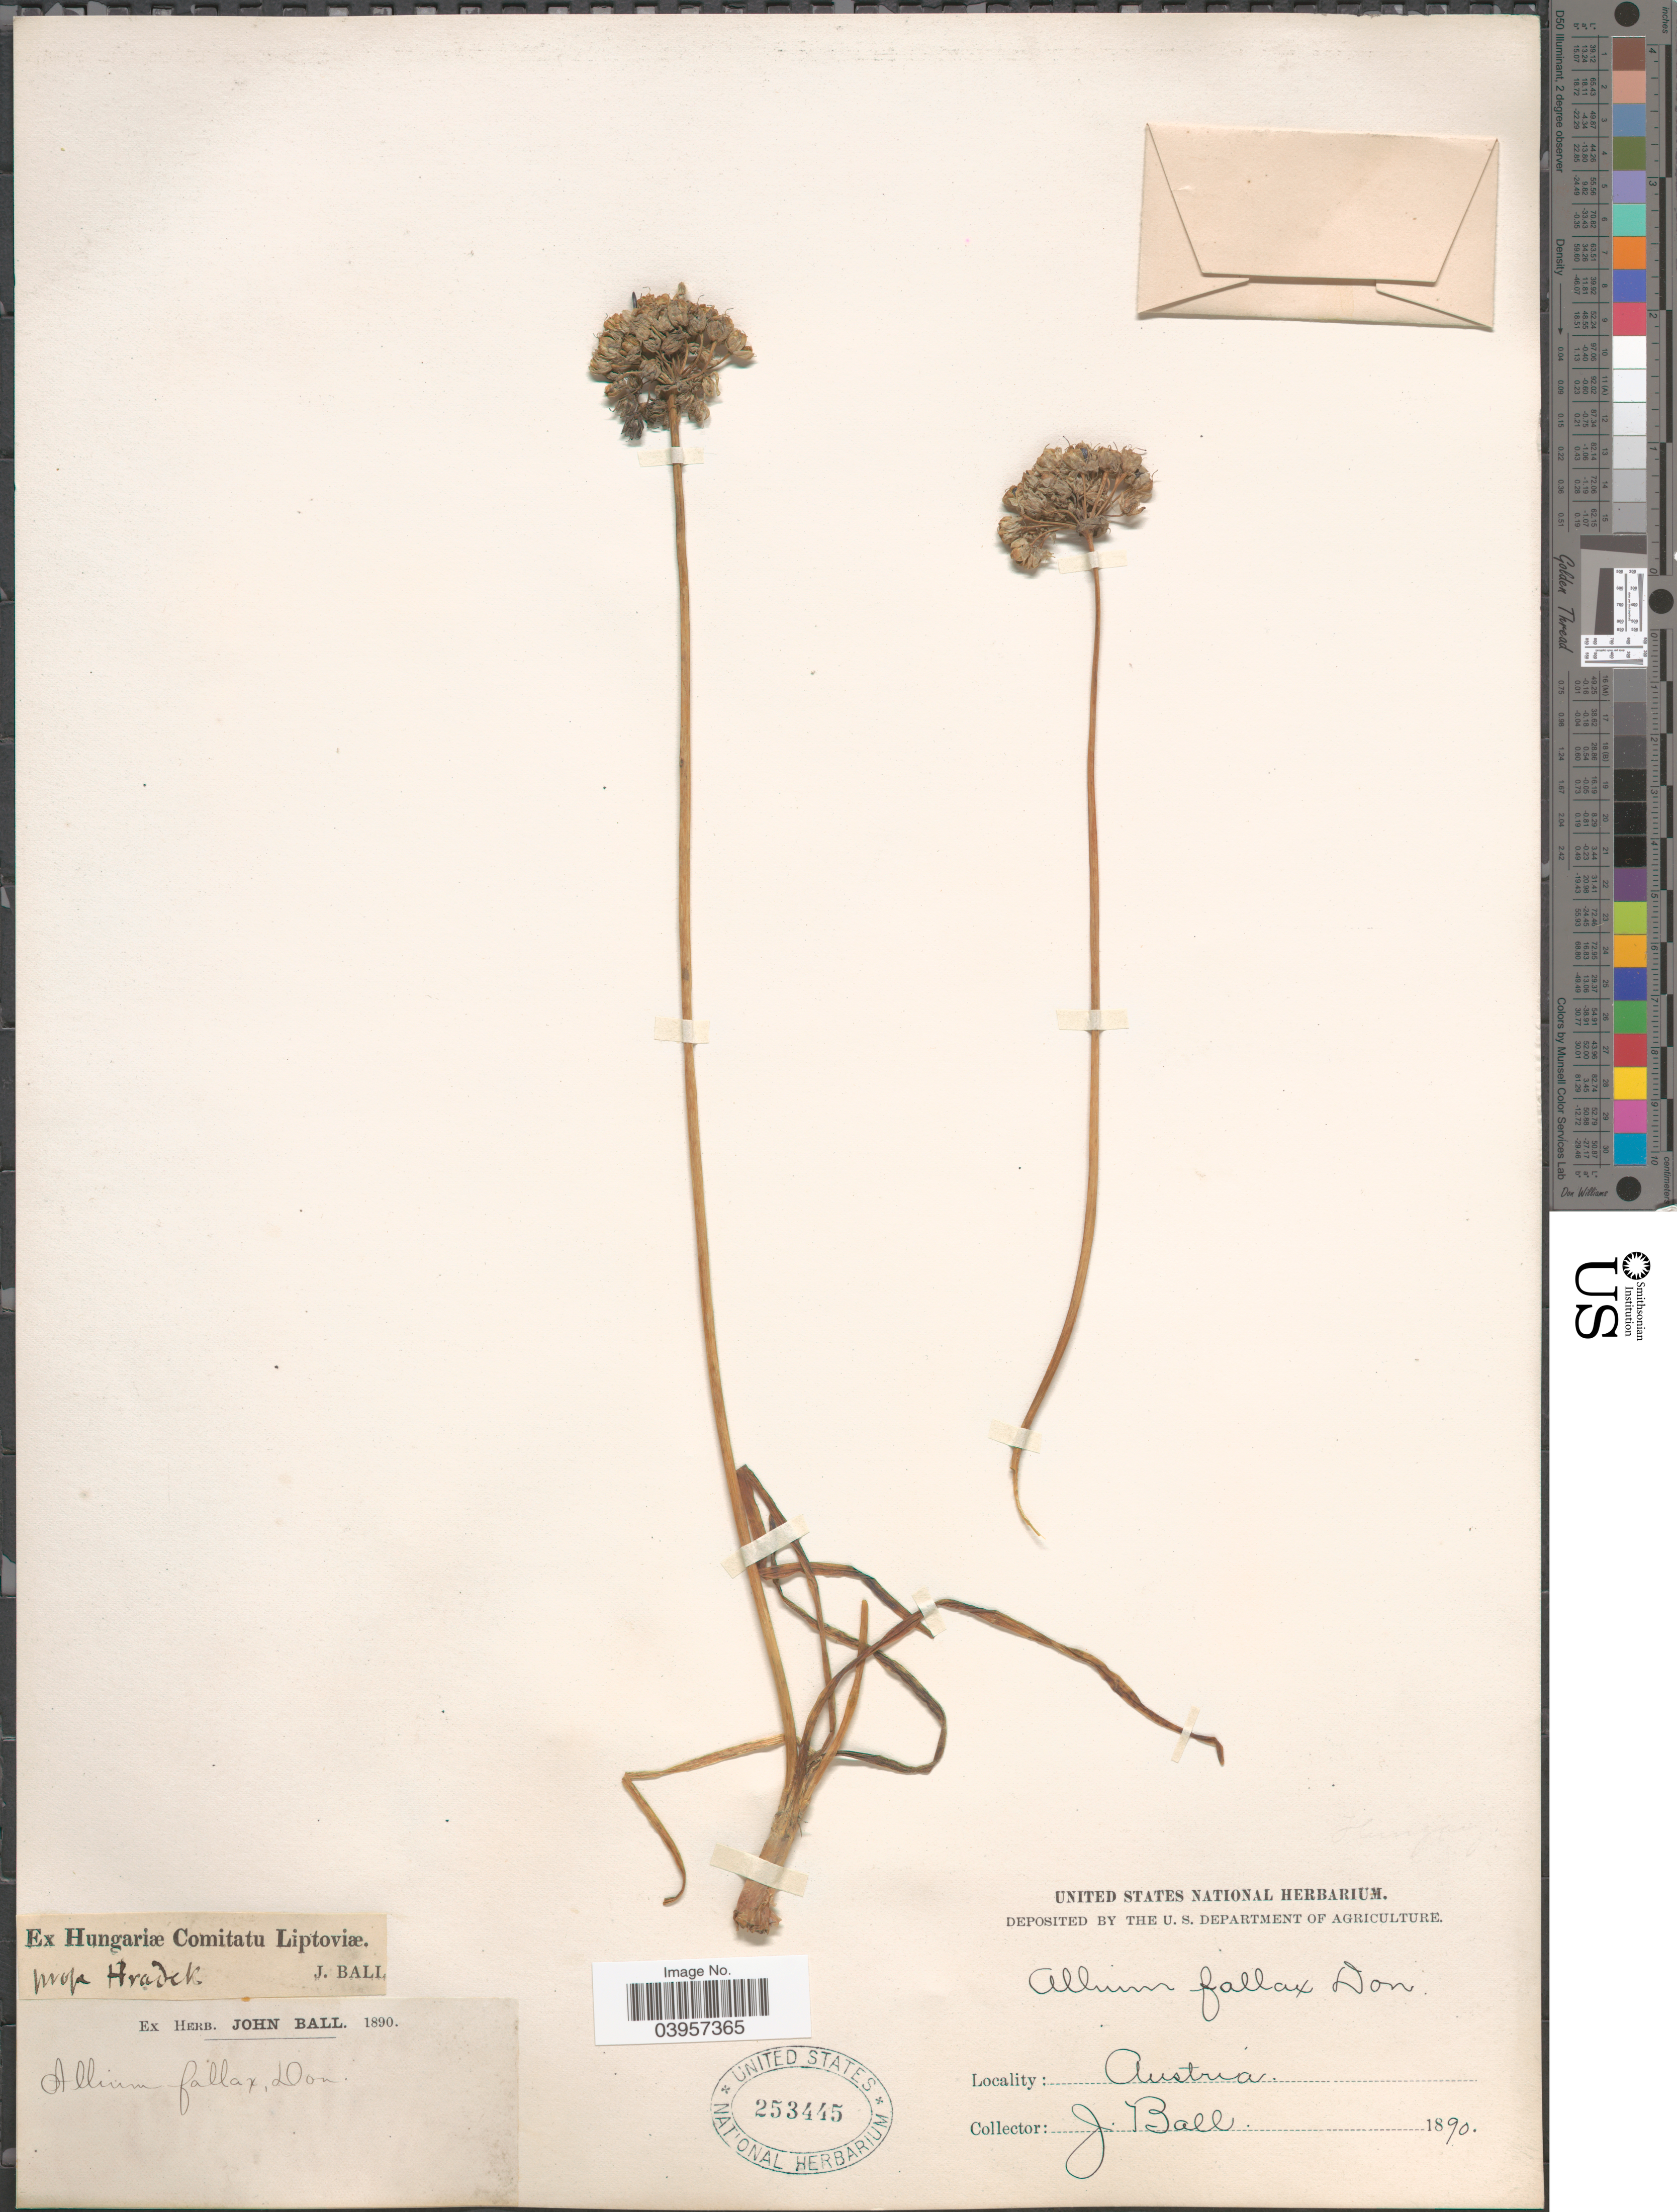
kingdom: Plantae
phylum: Tracheophyta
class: Liliopsida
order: Asparagales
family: Amaryllidaceae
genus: Allium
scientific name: Allium senescens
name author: L.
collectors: J. Ball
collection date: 1890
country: Austria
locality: Ex Hungariæ Comitatu Liptoviæ, prope Hradek.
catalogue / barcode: US 253445